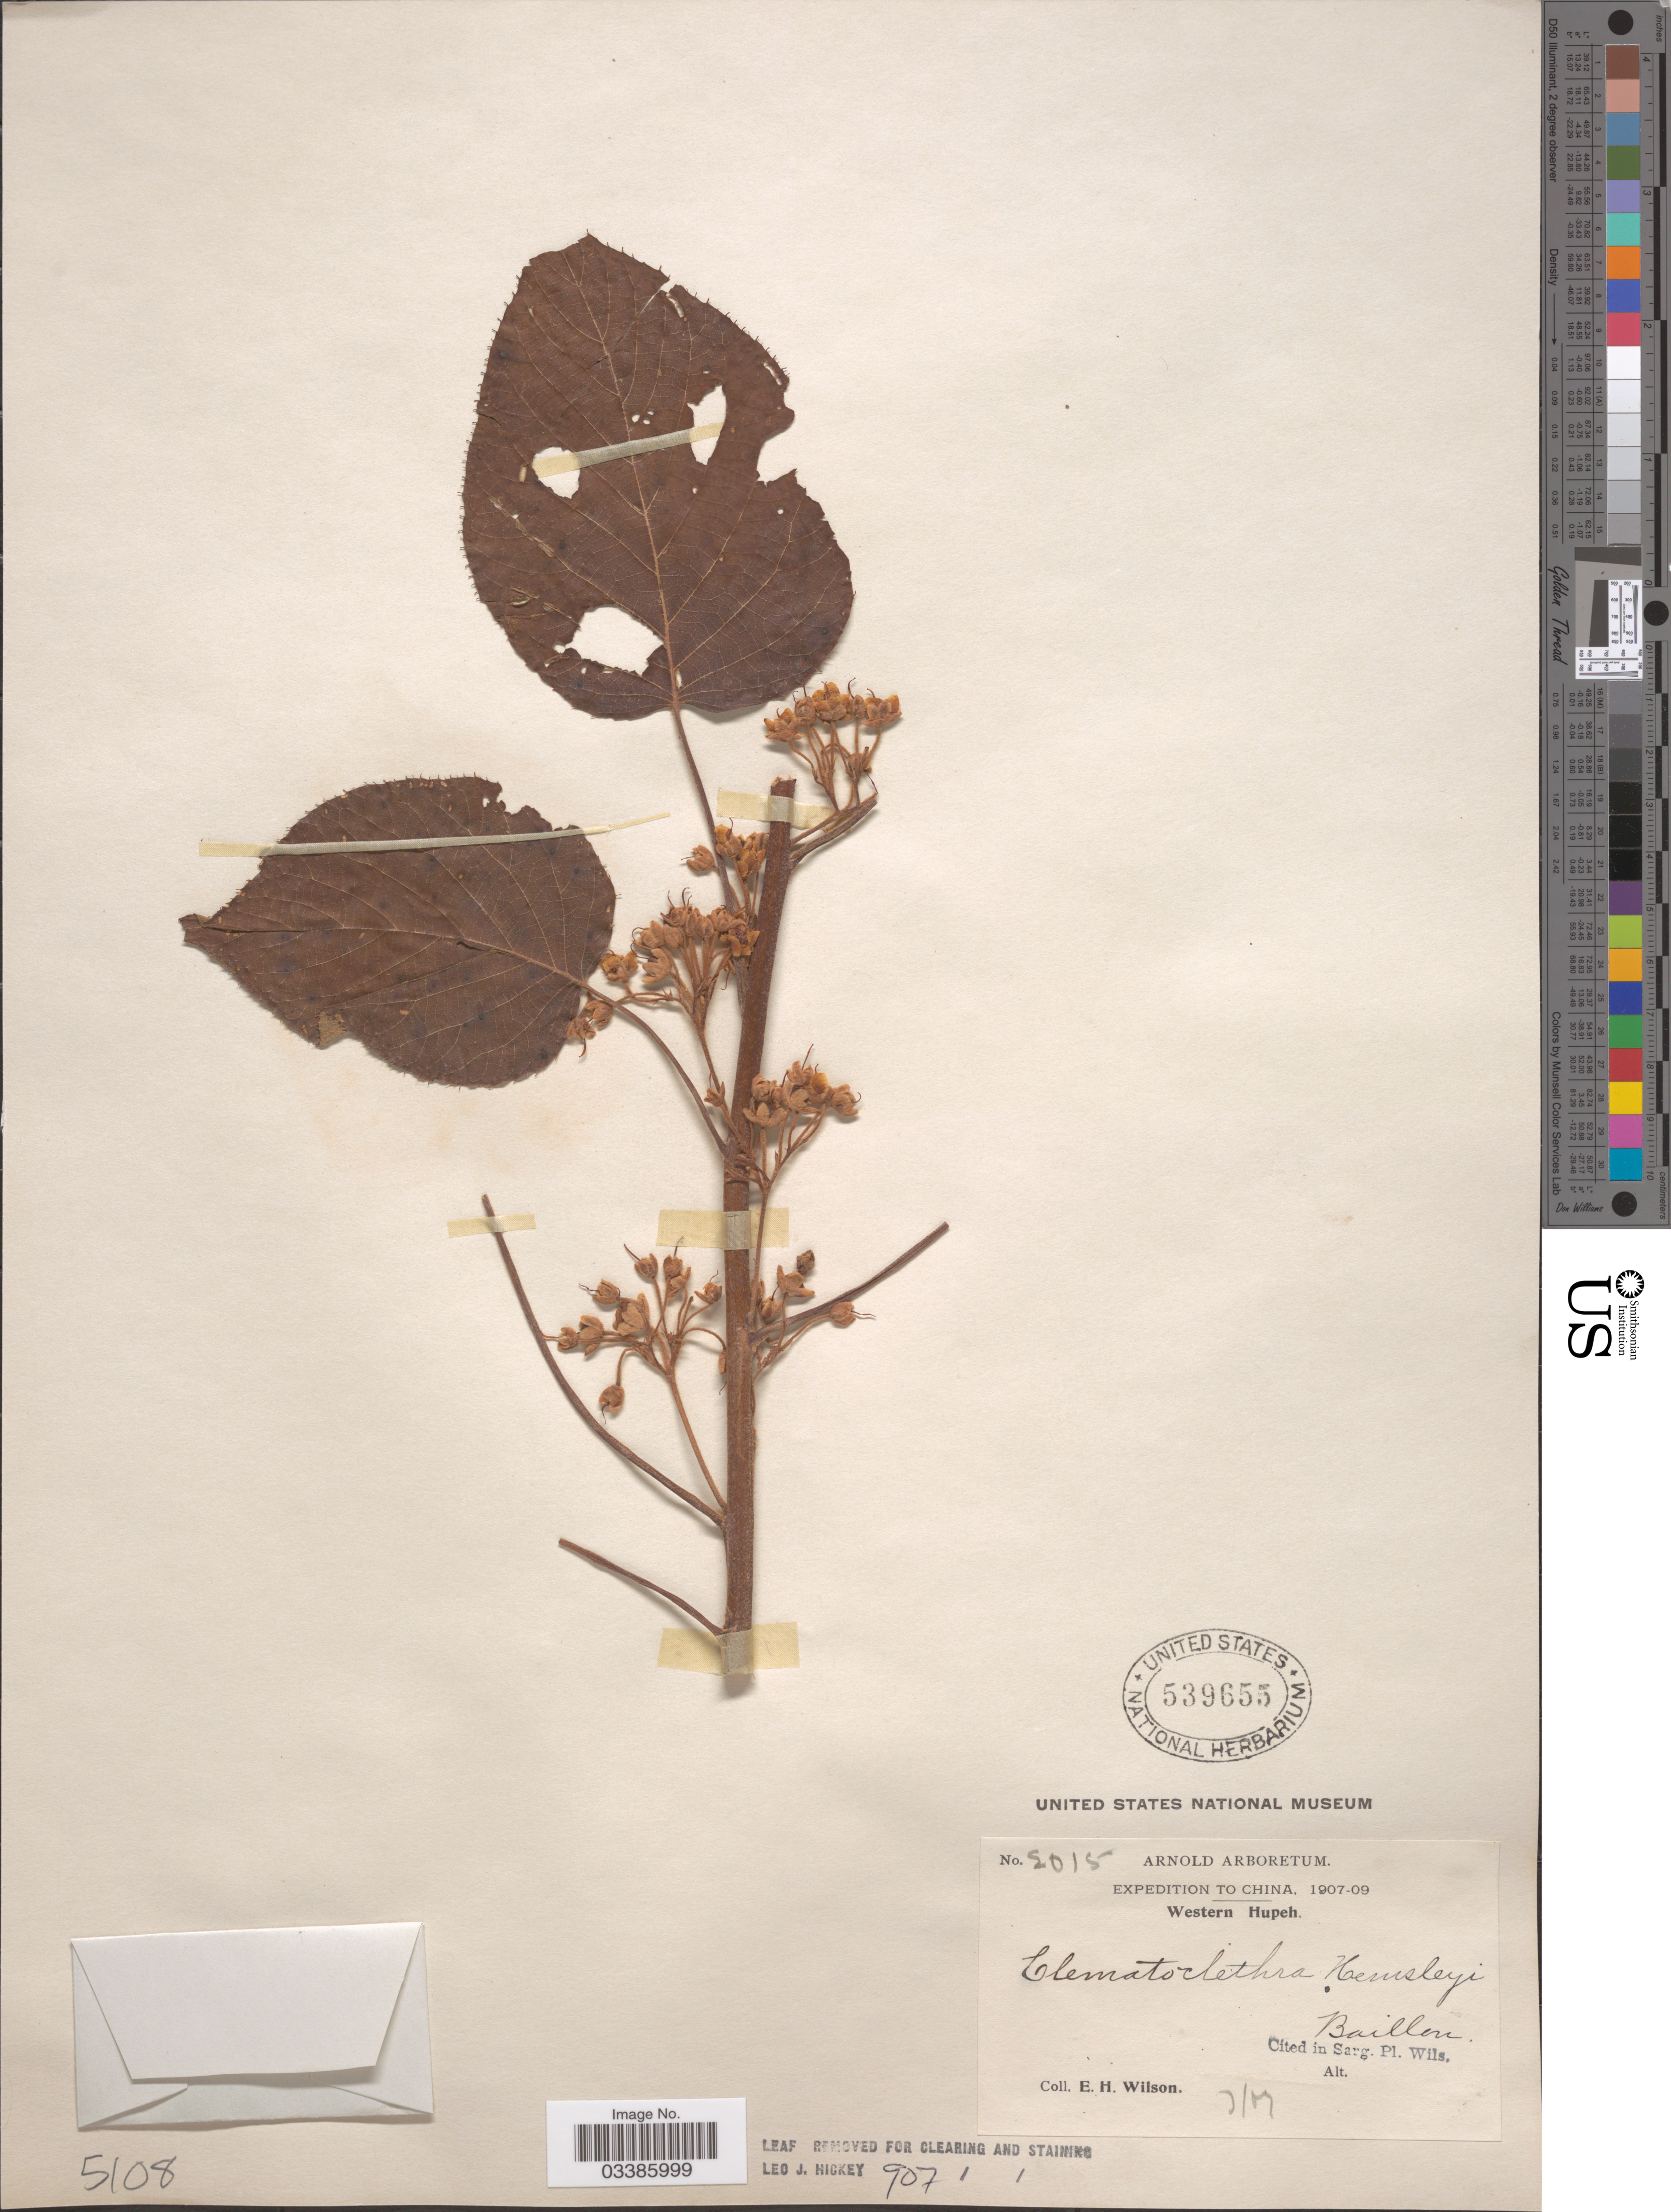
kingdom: Plantae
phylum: Tracheophyta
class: Magnoliopsida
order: Ericales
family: Actinidiaceae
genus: Clematoclethra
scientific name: Clematoclethra hemsleyi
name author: Baill.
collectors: E. Wilson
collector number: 2015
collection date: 1907-03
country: China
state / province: Hubei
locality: Western Hupeh.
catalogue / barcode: US 539655